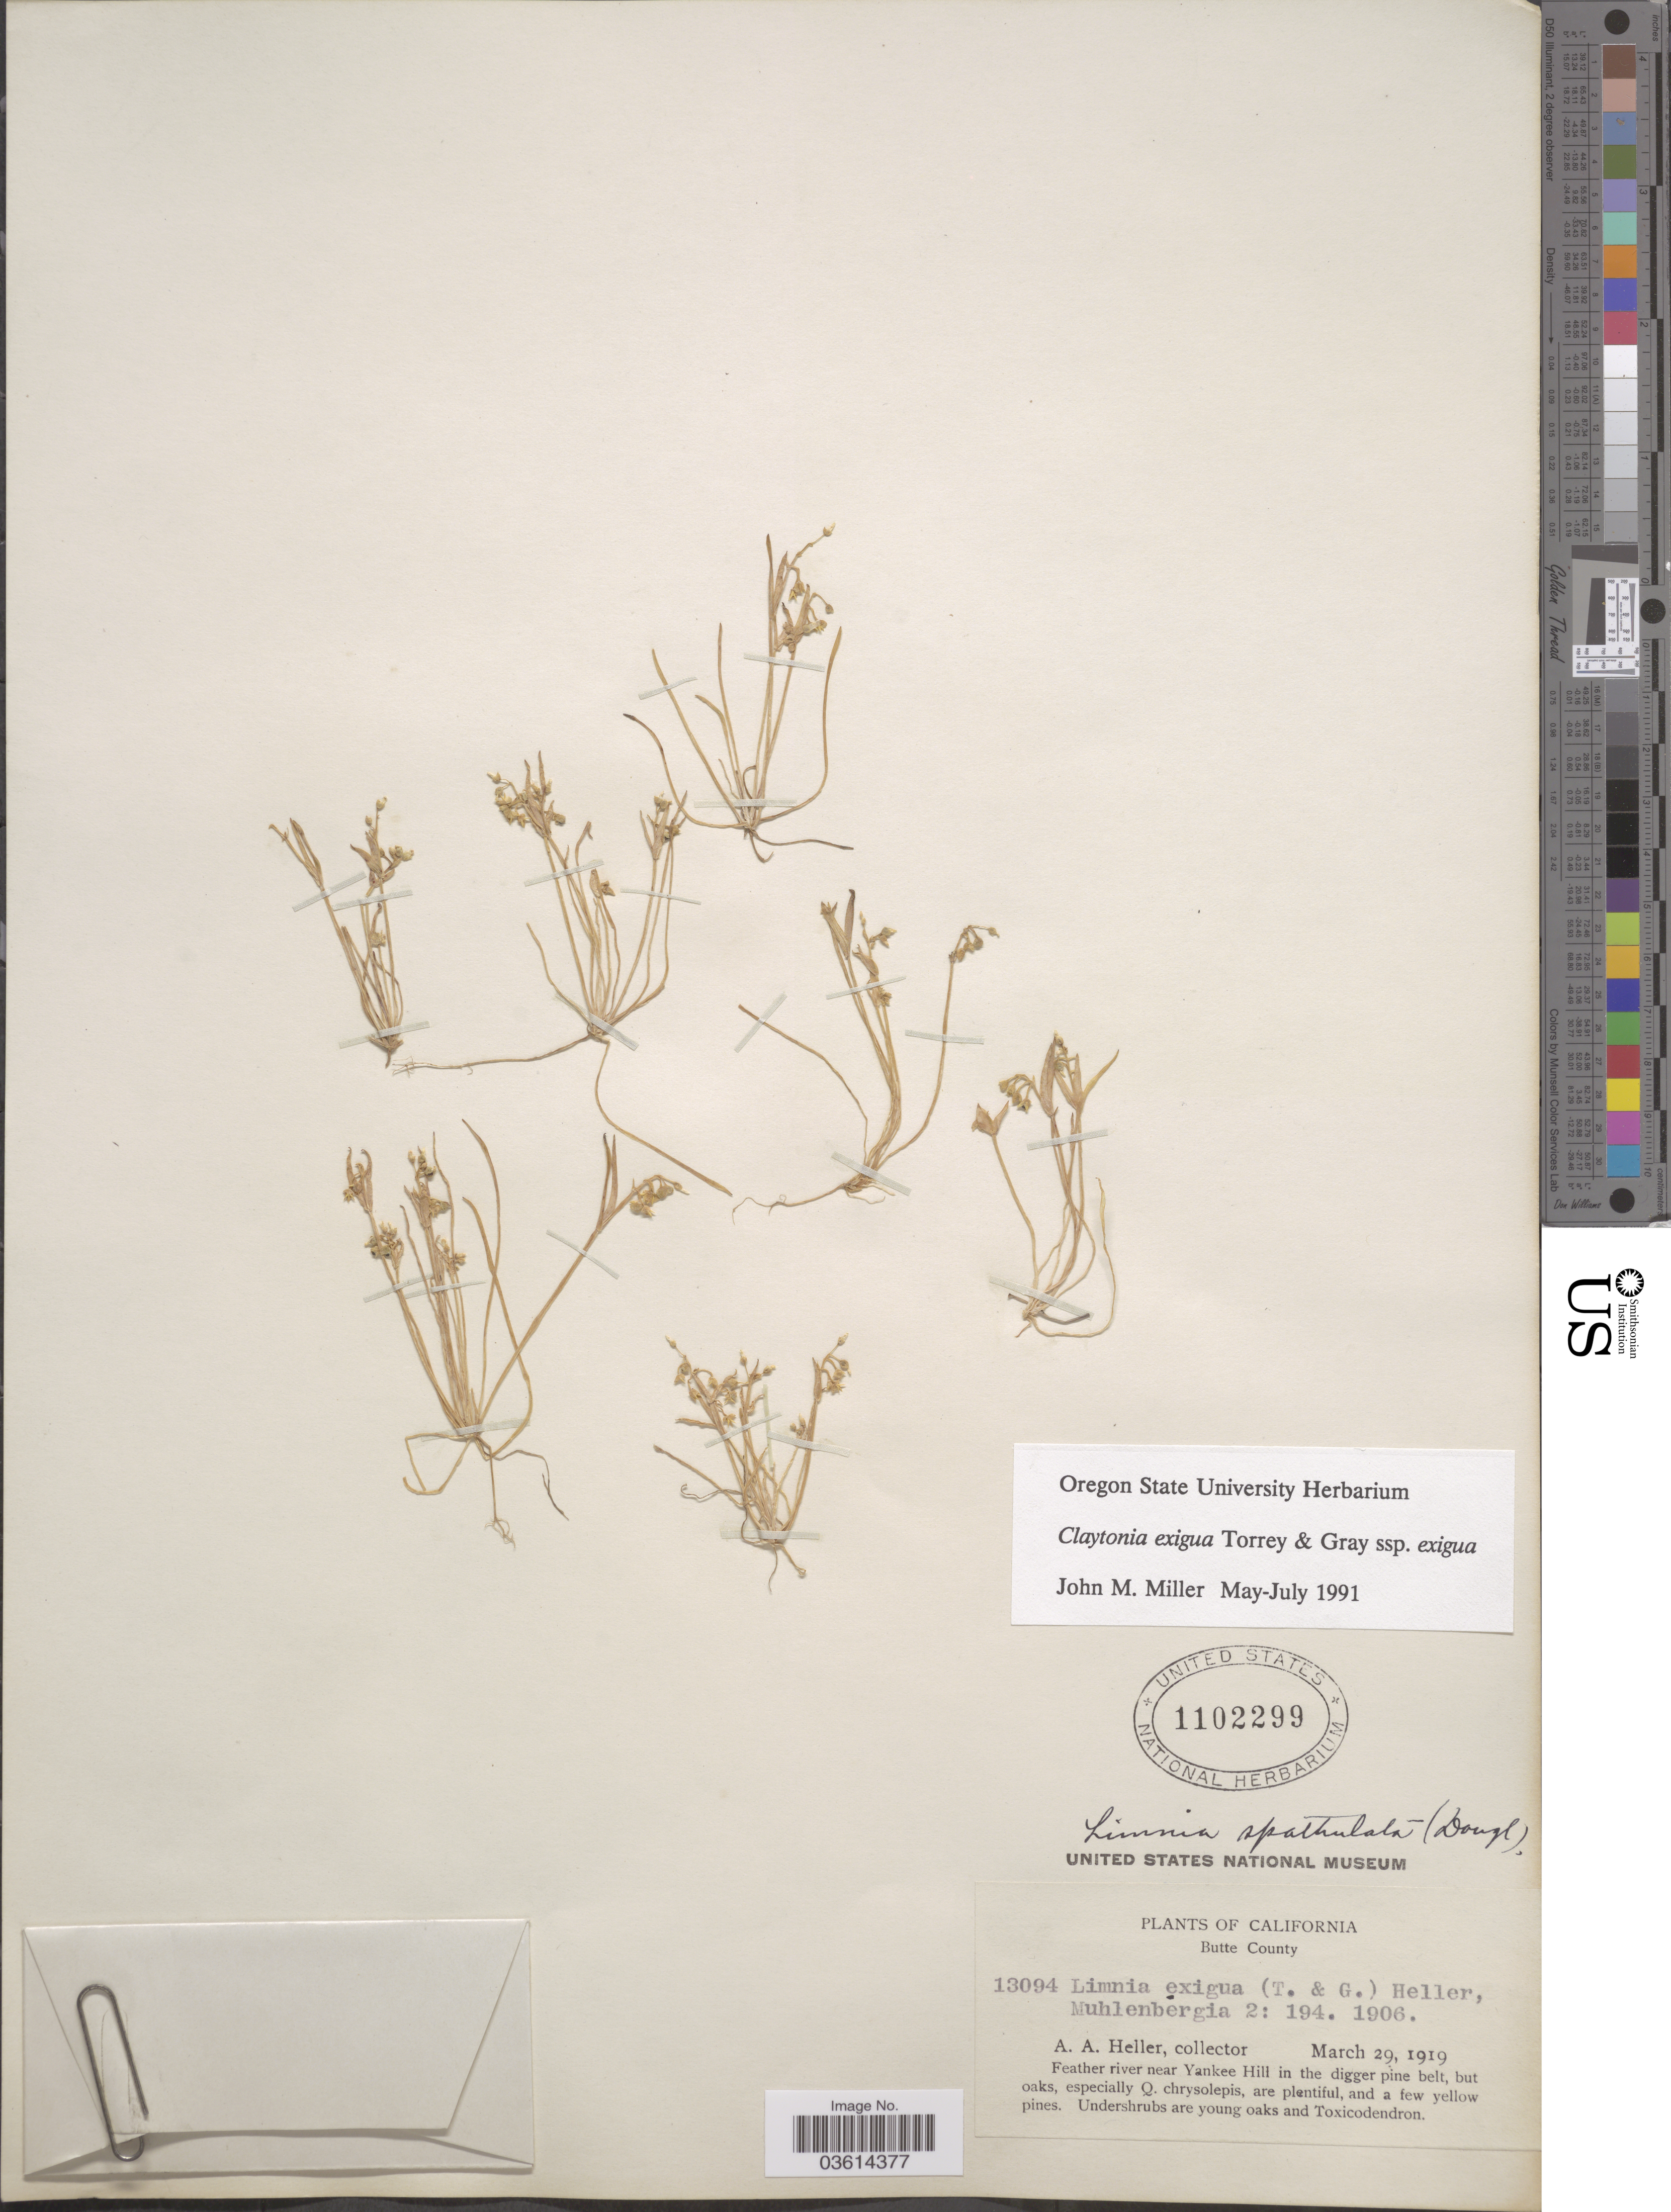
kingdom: Plantae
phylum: Tracheophyta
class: Magnoliopsida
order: Caryophyllales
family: Montiaceae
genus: Claytonia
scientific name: Claytonia exigua subsp. exigua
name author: (Douglas) Torr. & A. Gray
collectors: A. A. Heller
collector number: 13094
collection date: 1919-03-29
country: United States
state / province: California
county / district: Butte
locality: Butte County. Feather river near Yankee Hill in the digger pine belt.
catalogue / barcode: US 1102299